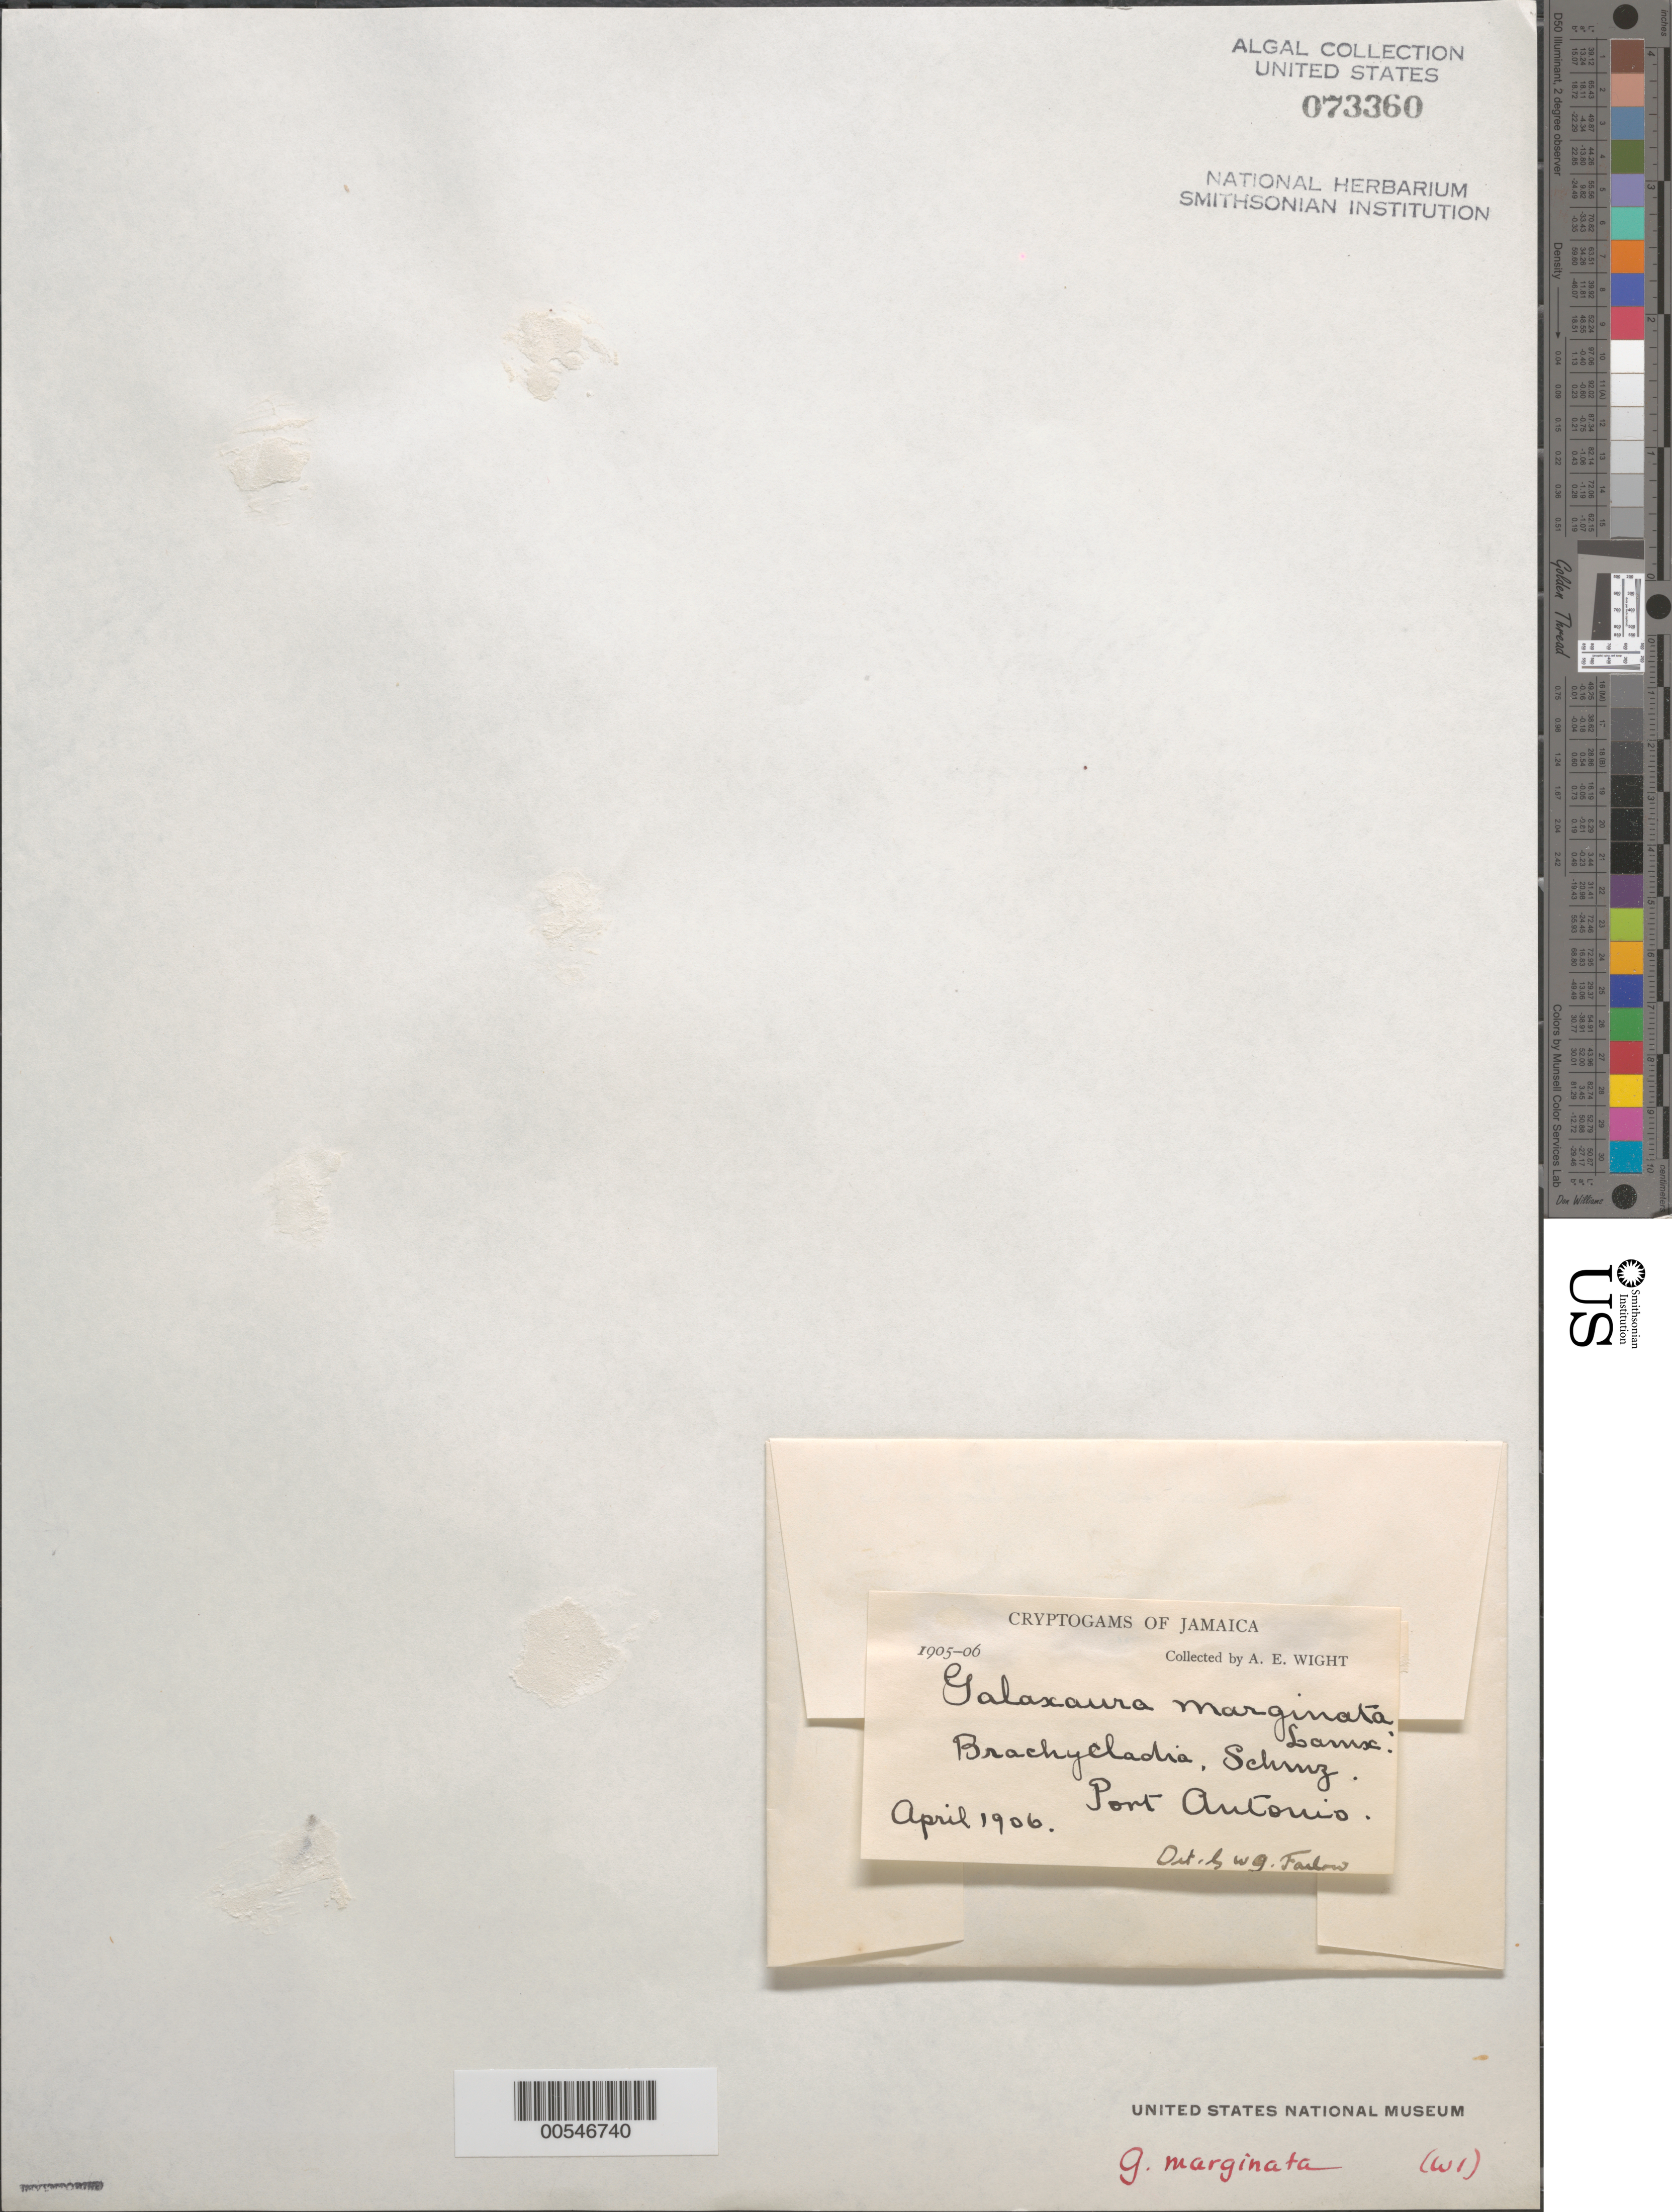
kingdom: Plantae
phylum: Rhodophyta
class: Florideophyceae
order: Nemaliales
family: Galaxauraceae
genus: Galaxaura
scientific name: Galaxaura marginata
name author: (J. Ellis & Sol.) J.V.Lamouroux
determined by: Farlow, W. G.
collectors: A. E. Wight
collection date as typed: Apr 1906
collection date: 1906-04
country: Jamaica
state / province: Portland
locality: Port antonio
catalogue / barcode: US 73360